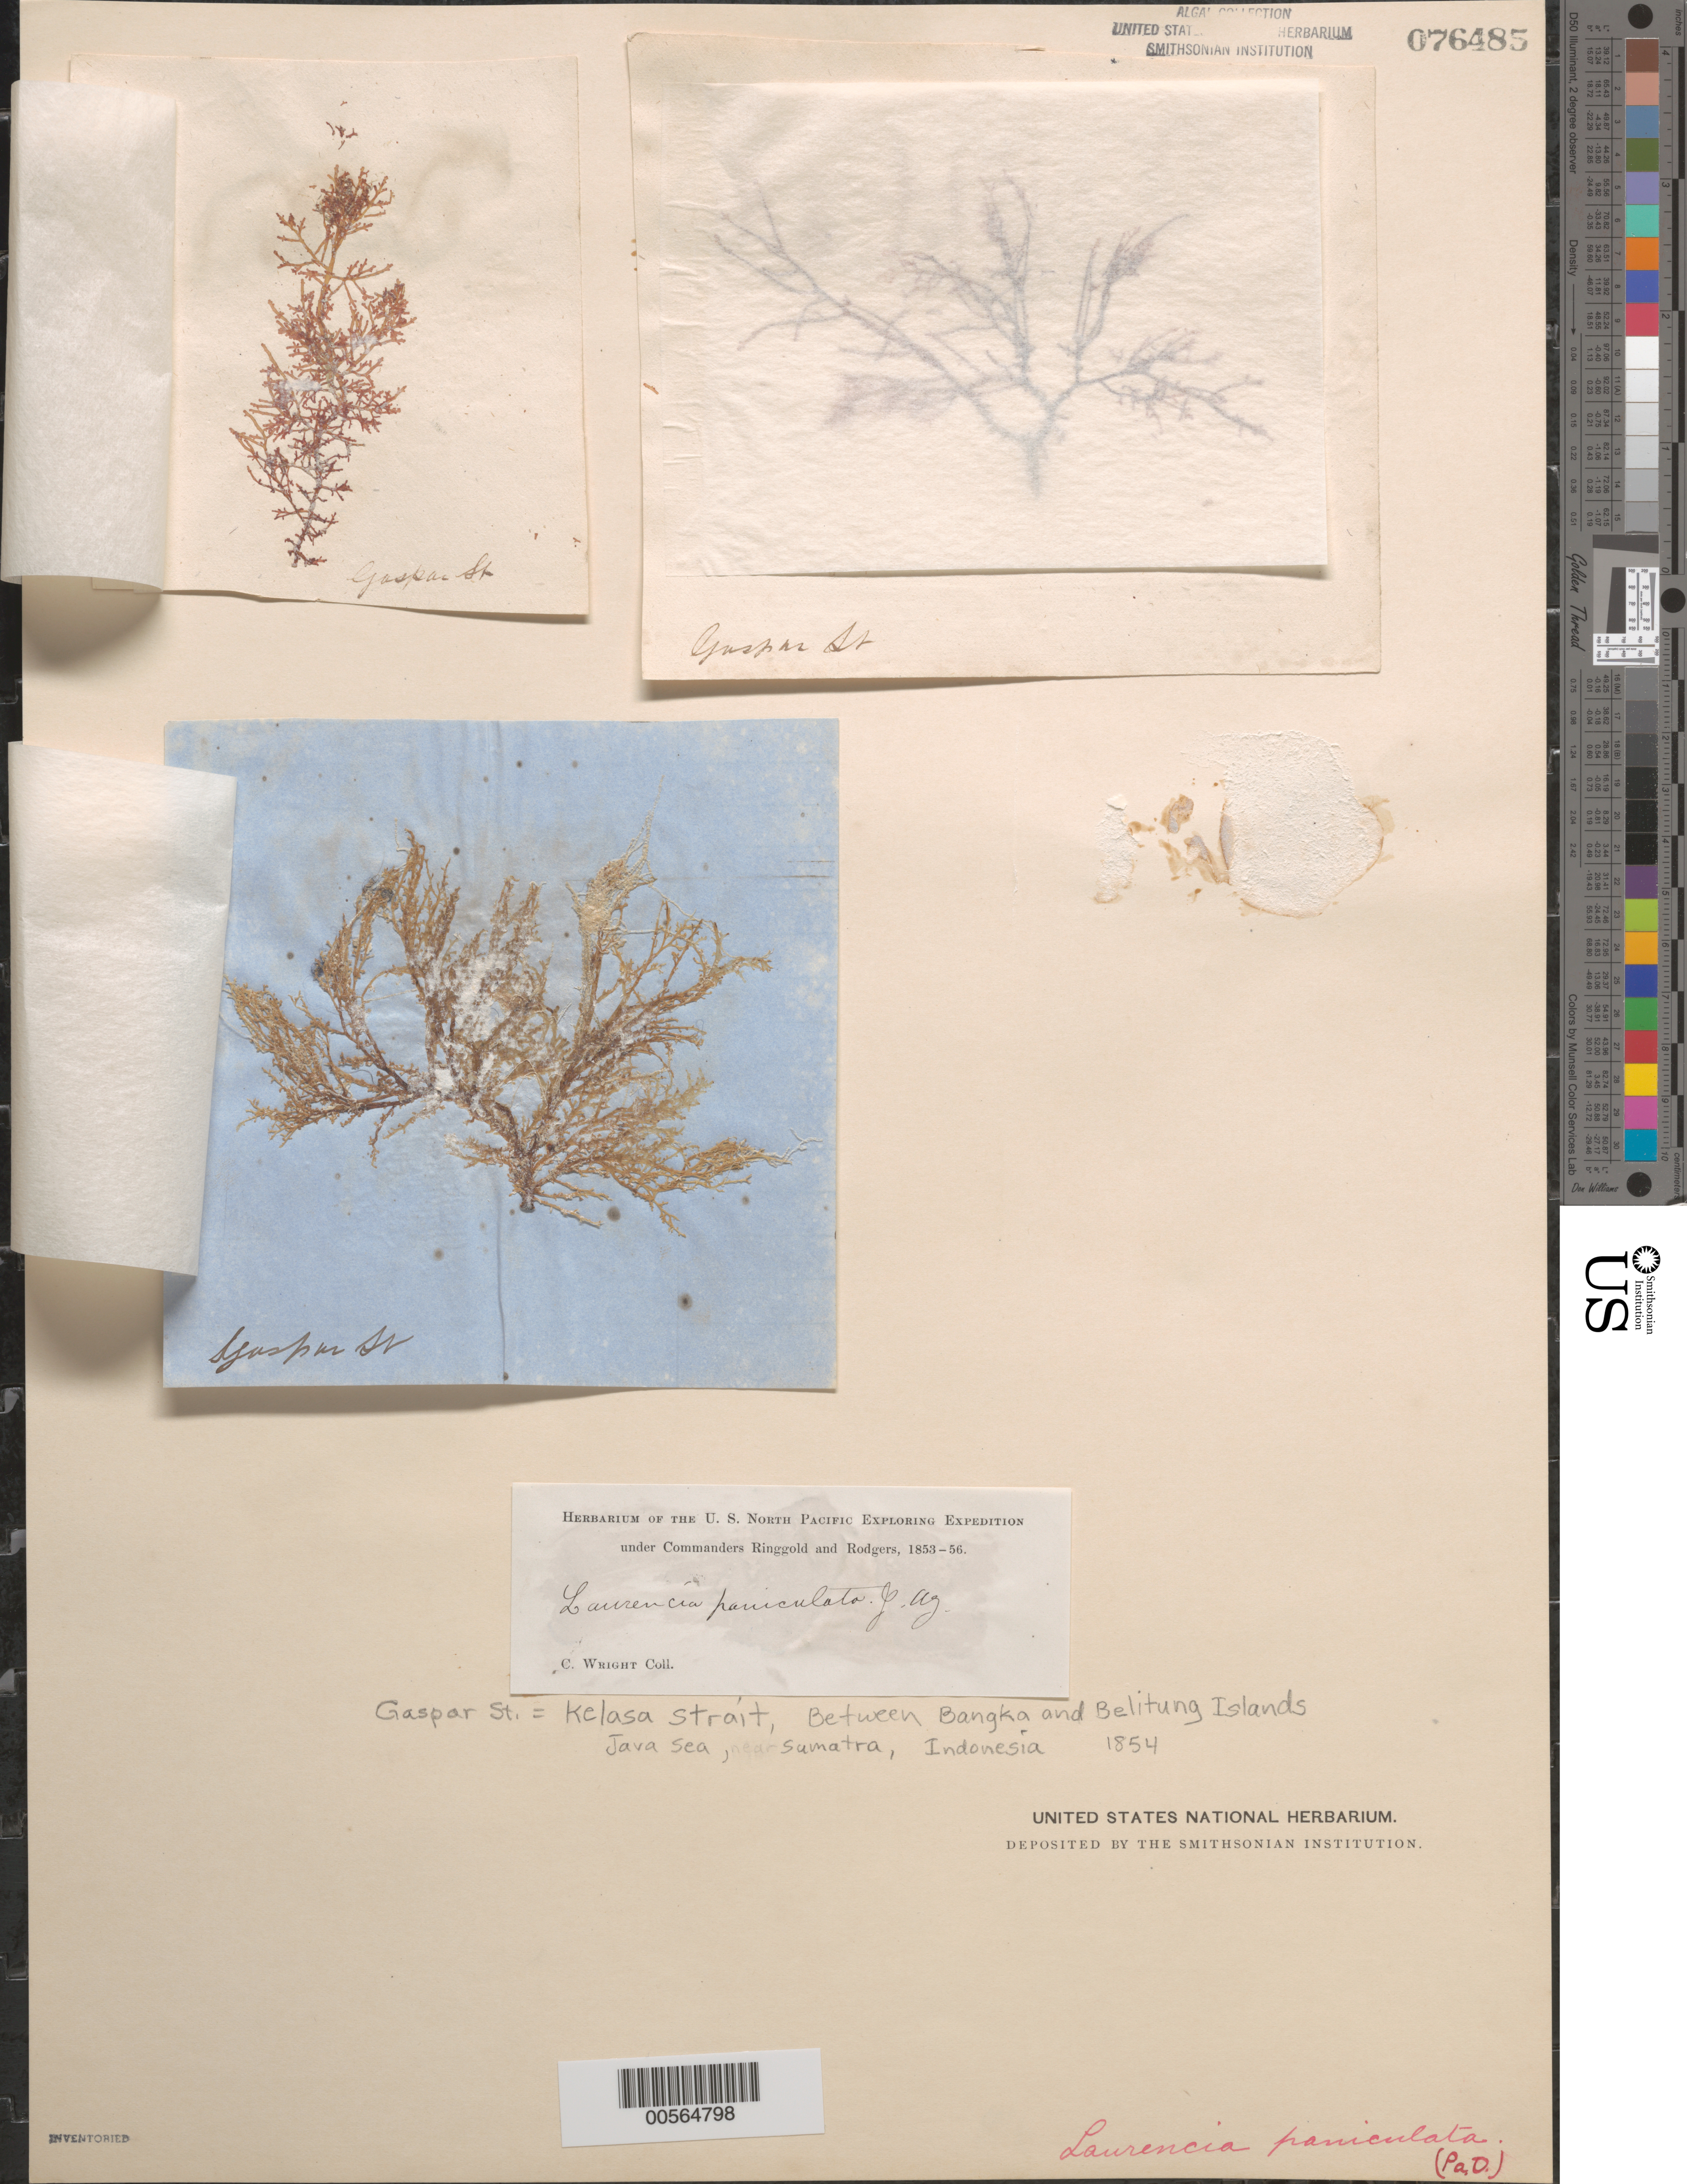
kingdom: Plantae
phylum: Rhodophyta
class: Florideophyceae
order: Ceramiales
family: Rhodomelaceae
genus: Palisada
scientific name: Palisada thuyoides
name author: (Kützing) Cassano et al.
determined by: Algae name updating Project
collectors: C. Wright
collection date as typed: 1854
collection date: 1854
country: Indonesia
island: Sumatra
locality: Kelasa Strait (Gaspar St.)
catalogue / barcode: US 76485